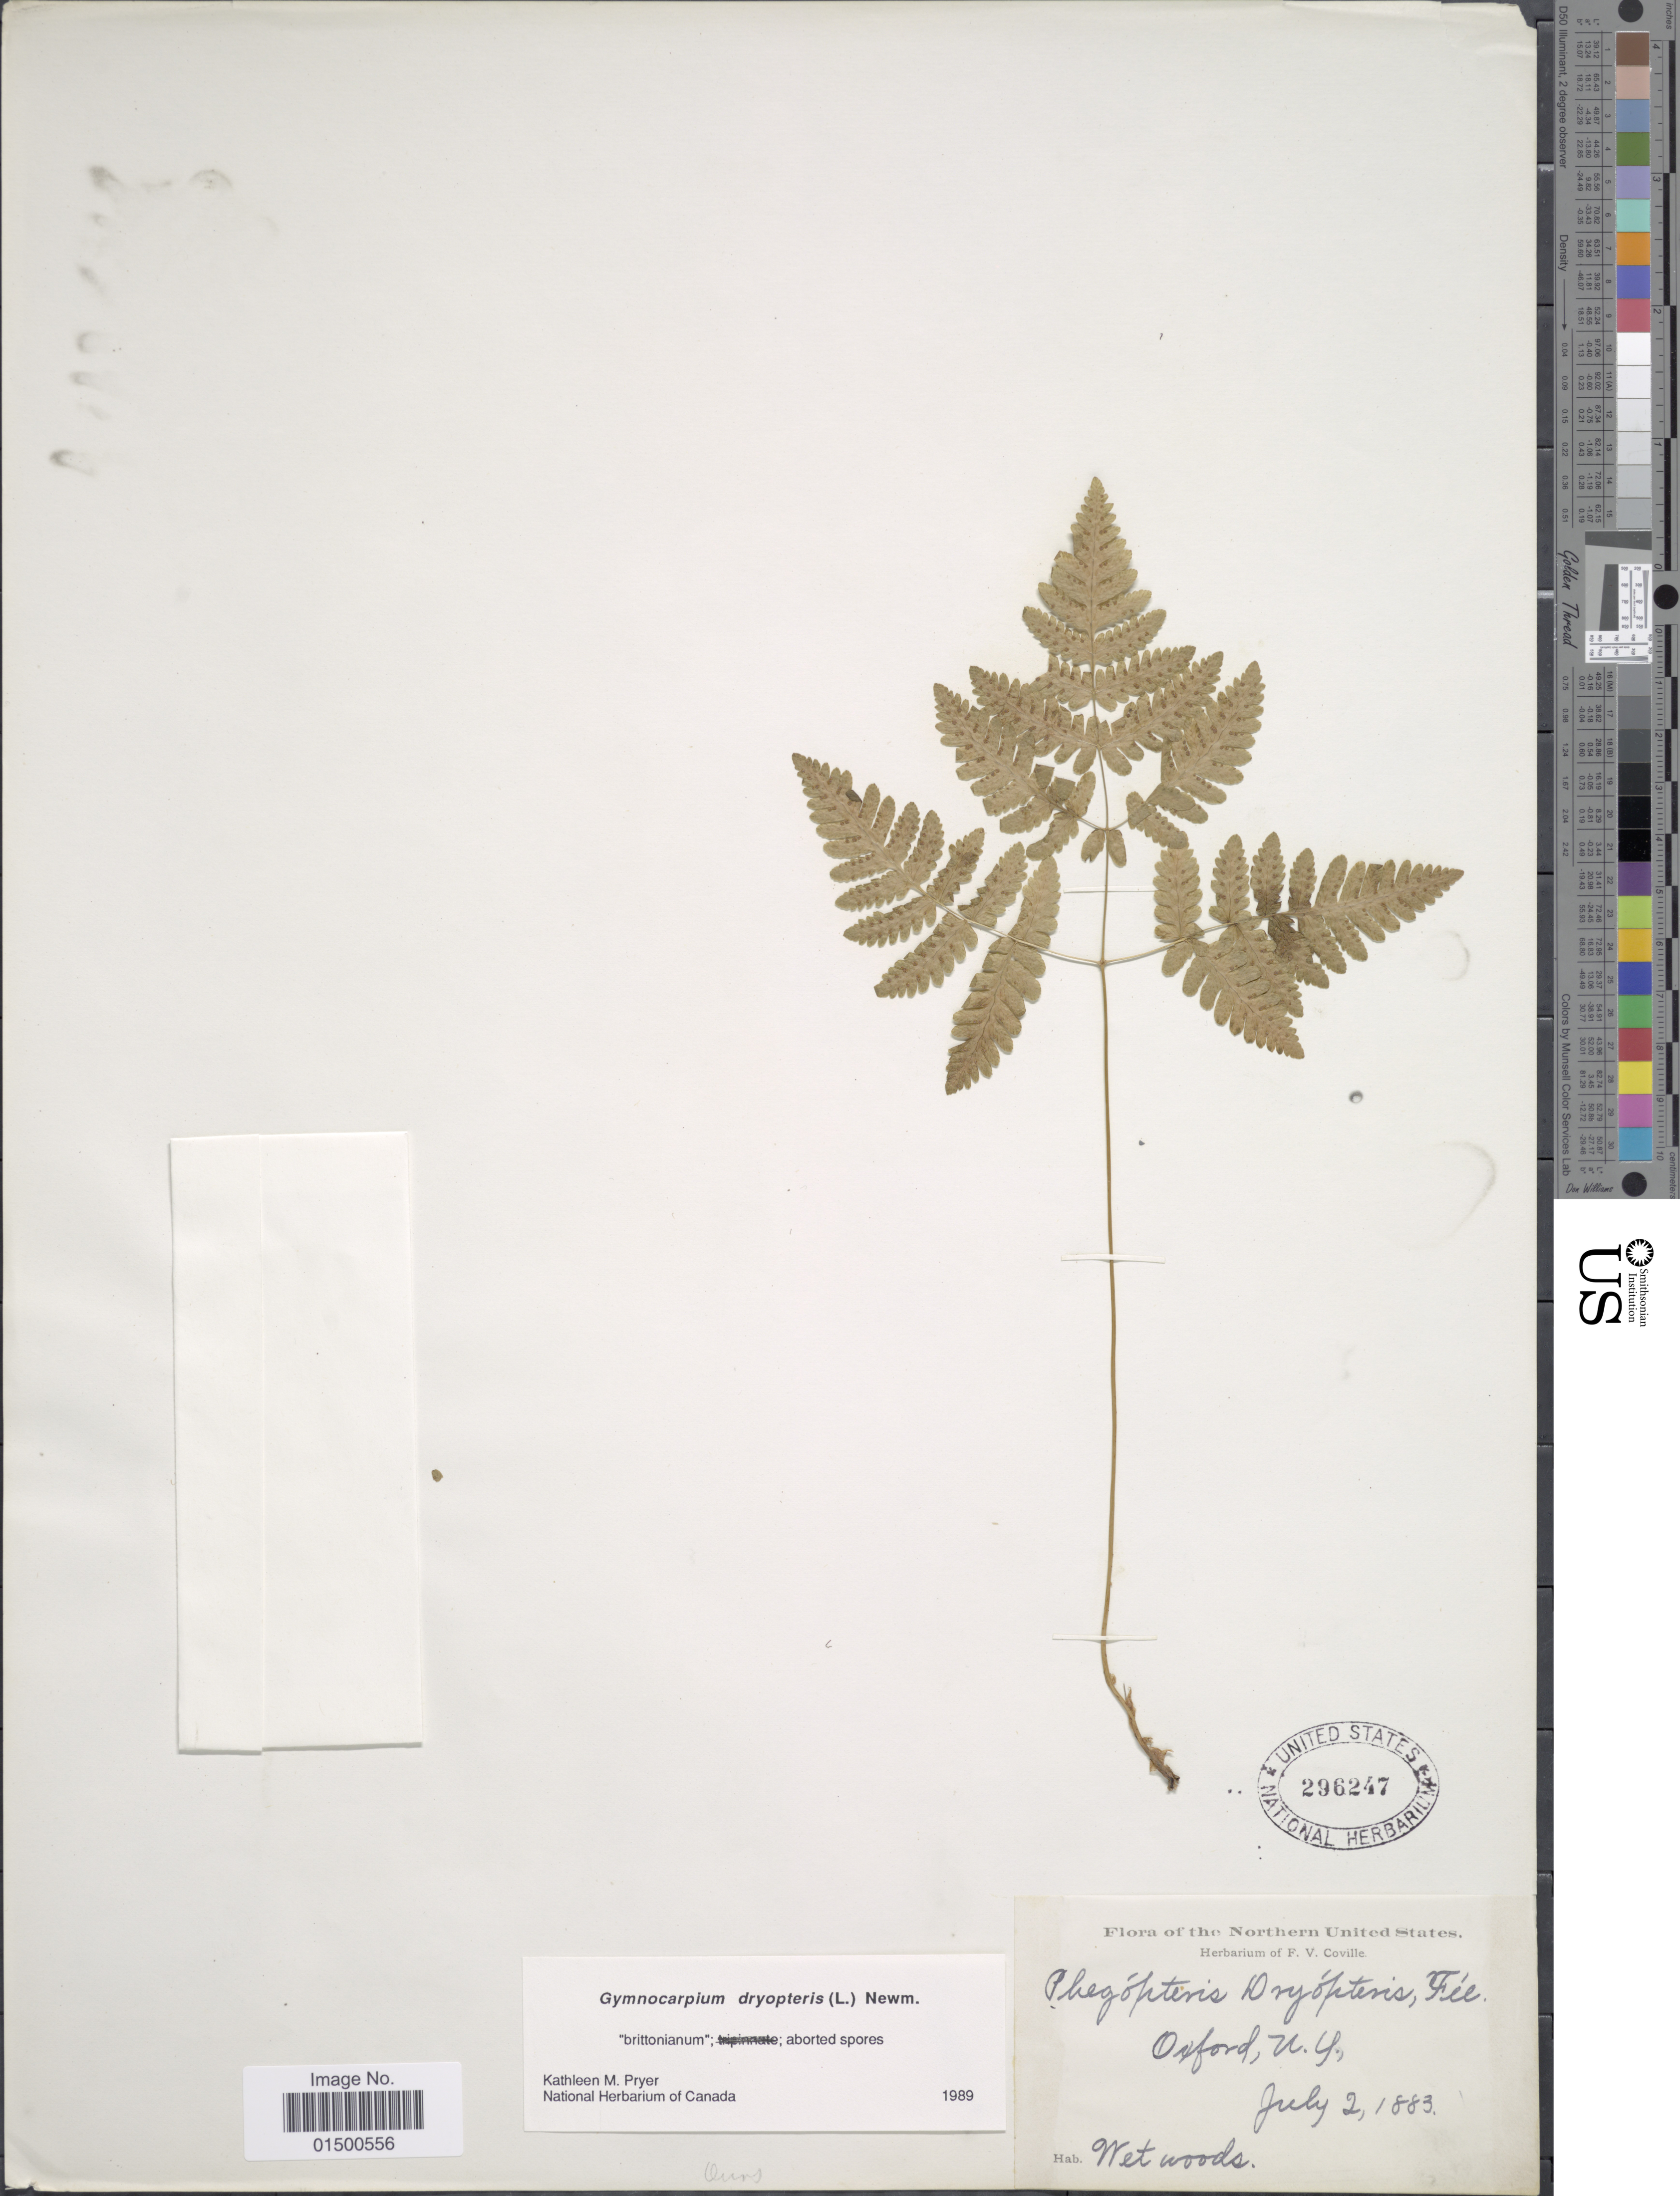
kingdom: Plantae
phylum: Tracheophyta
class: Polypodiopsida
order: Polypodiales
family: Cystopteridaceae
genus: Gymnocarpium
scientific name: Gymnocarpium dryopteris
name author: (L.) Newman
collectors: ex herb. F. V. Coville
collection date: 1883-07-02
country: United States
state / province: New York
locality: Oxford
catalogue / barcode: US 296247